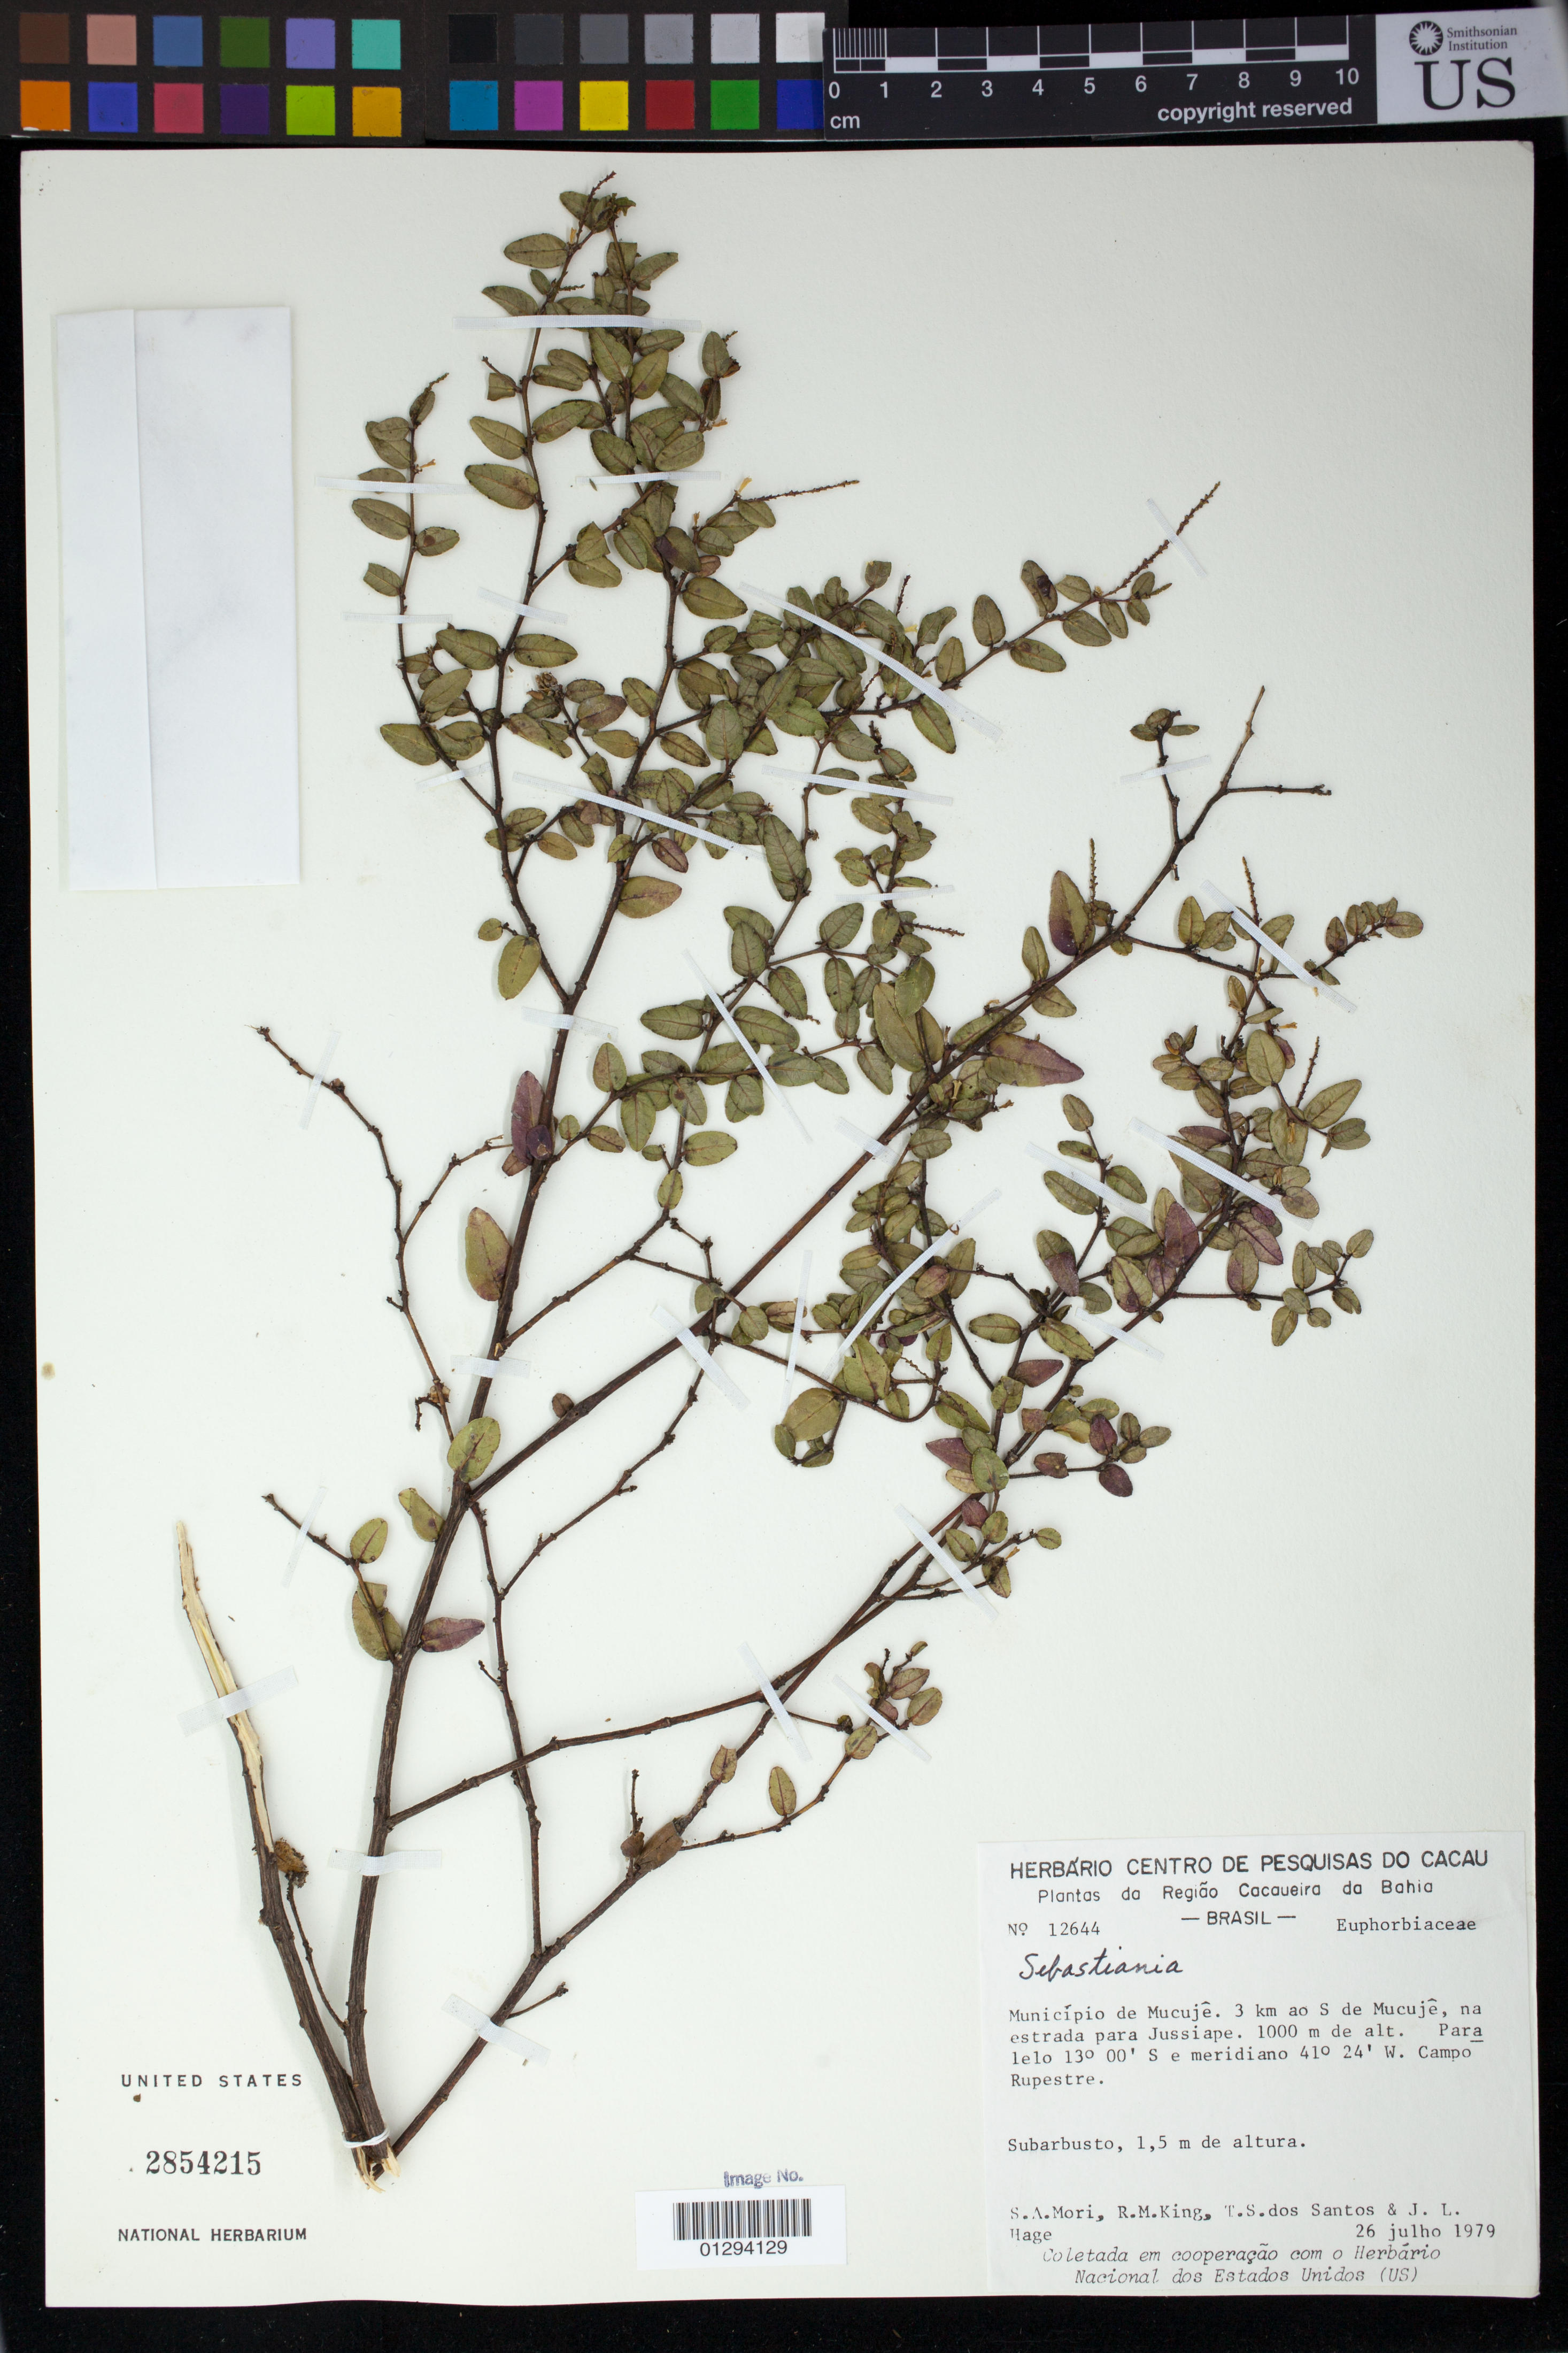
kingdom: Plantae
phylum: Tracheophyta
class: Magnoliopsida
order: Malpighiales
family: Euphorbiaceae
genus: Senefeldera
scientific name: Senefeldera glandulosa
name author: (Sw.) Müll. Arg.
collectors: S. Mori, R. M. King, T. S. Santos & J. Hage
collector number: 12644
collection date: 1979-07-26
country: Brazil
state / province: Bahia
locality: Municipio de Mucuje [Mucuge]. 3 km ao S de Mucuje [Mucuge], na estrada para Jussiape.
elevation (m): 1000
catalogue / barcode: US 2854215